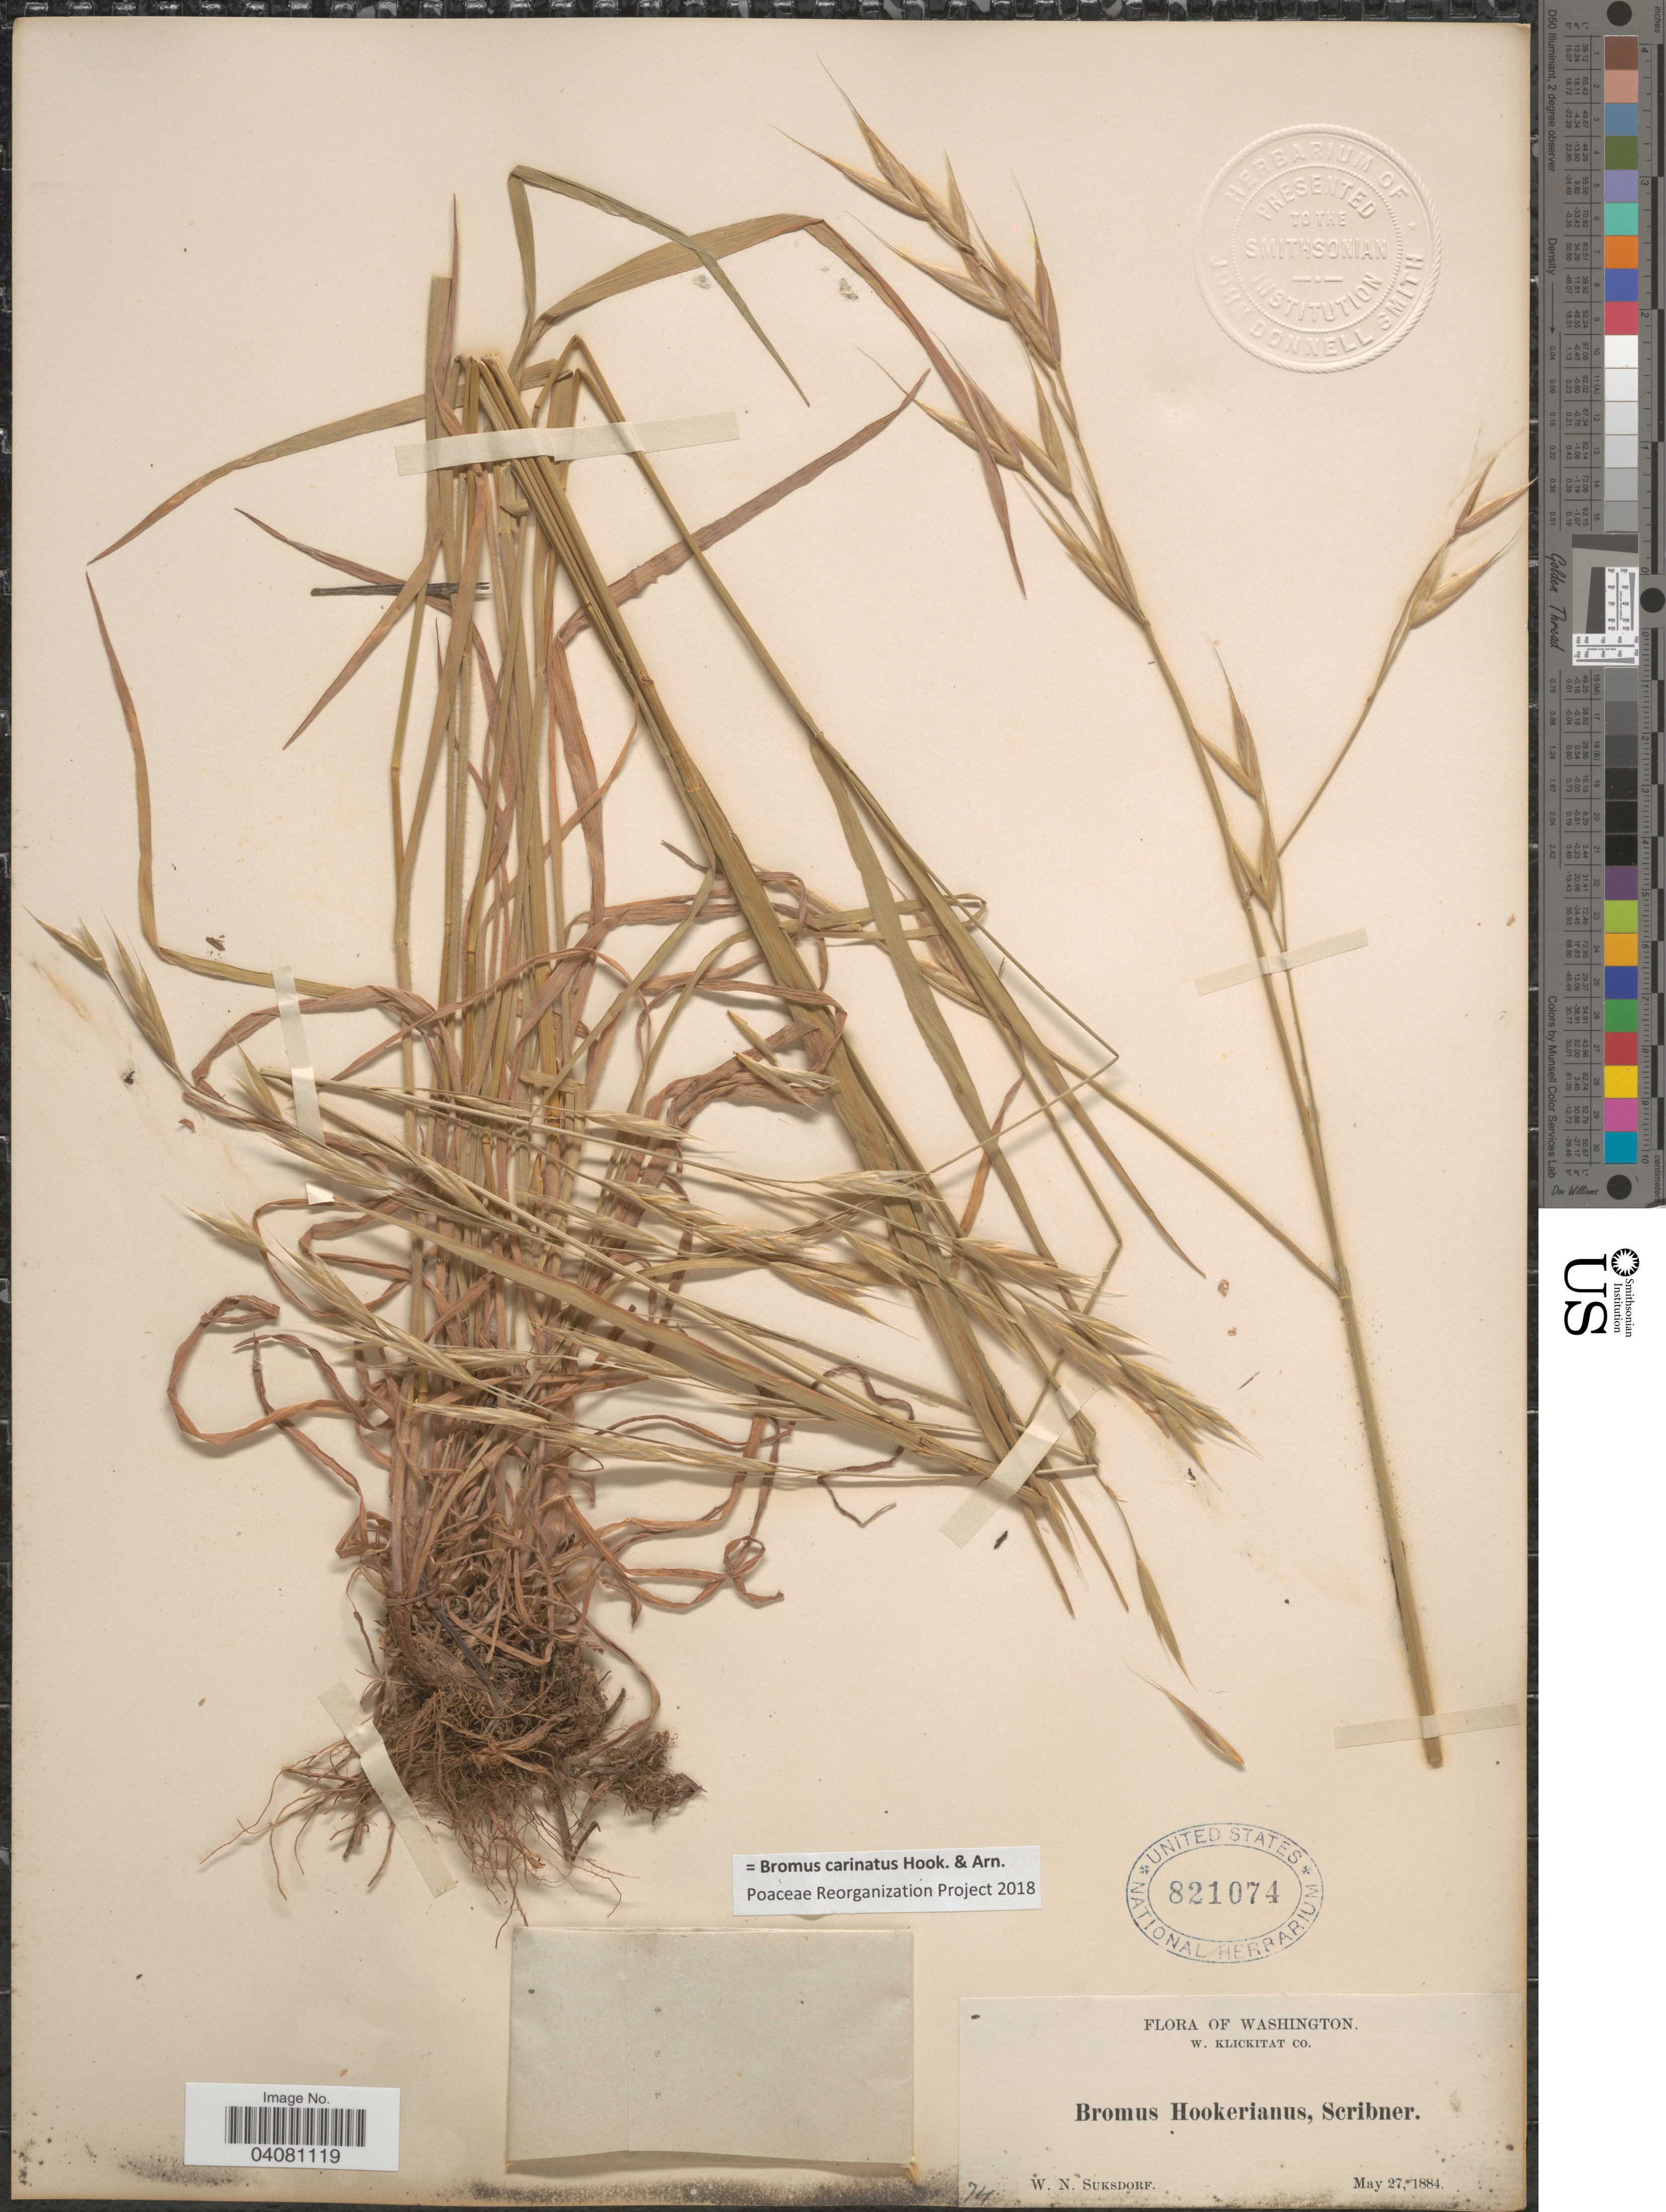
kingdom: Plantae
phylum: Tracheophyta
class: Liliopsida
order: Poales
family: Poaceae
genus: Bromus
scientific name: Bromus carinatus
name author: Hook. & Arn.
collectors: W. N. Suksdorf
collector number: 74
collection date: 1884-05-27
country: United States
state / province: Washington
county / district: Klickitat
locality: W. Klickitat Co.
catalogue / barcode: US 821074